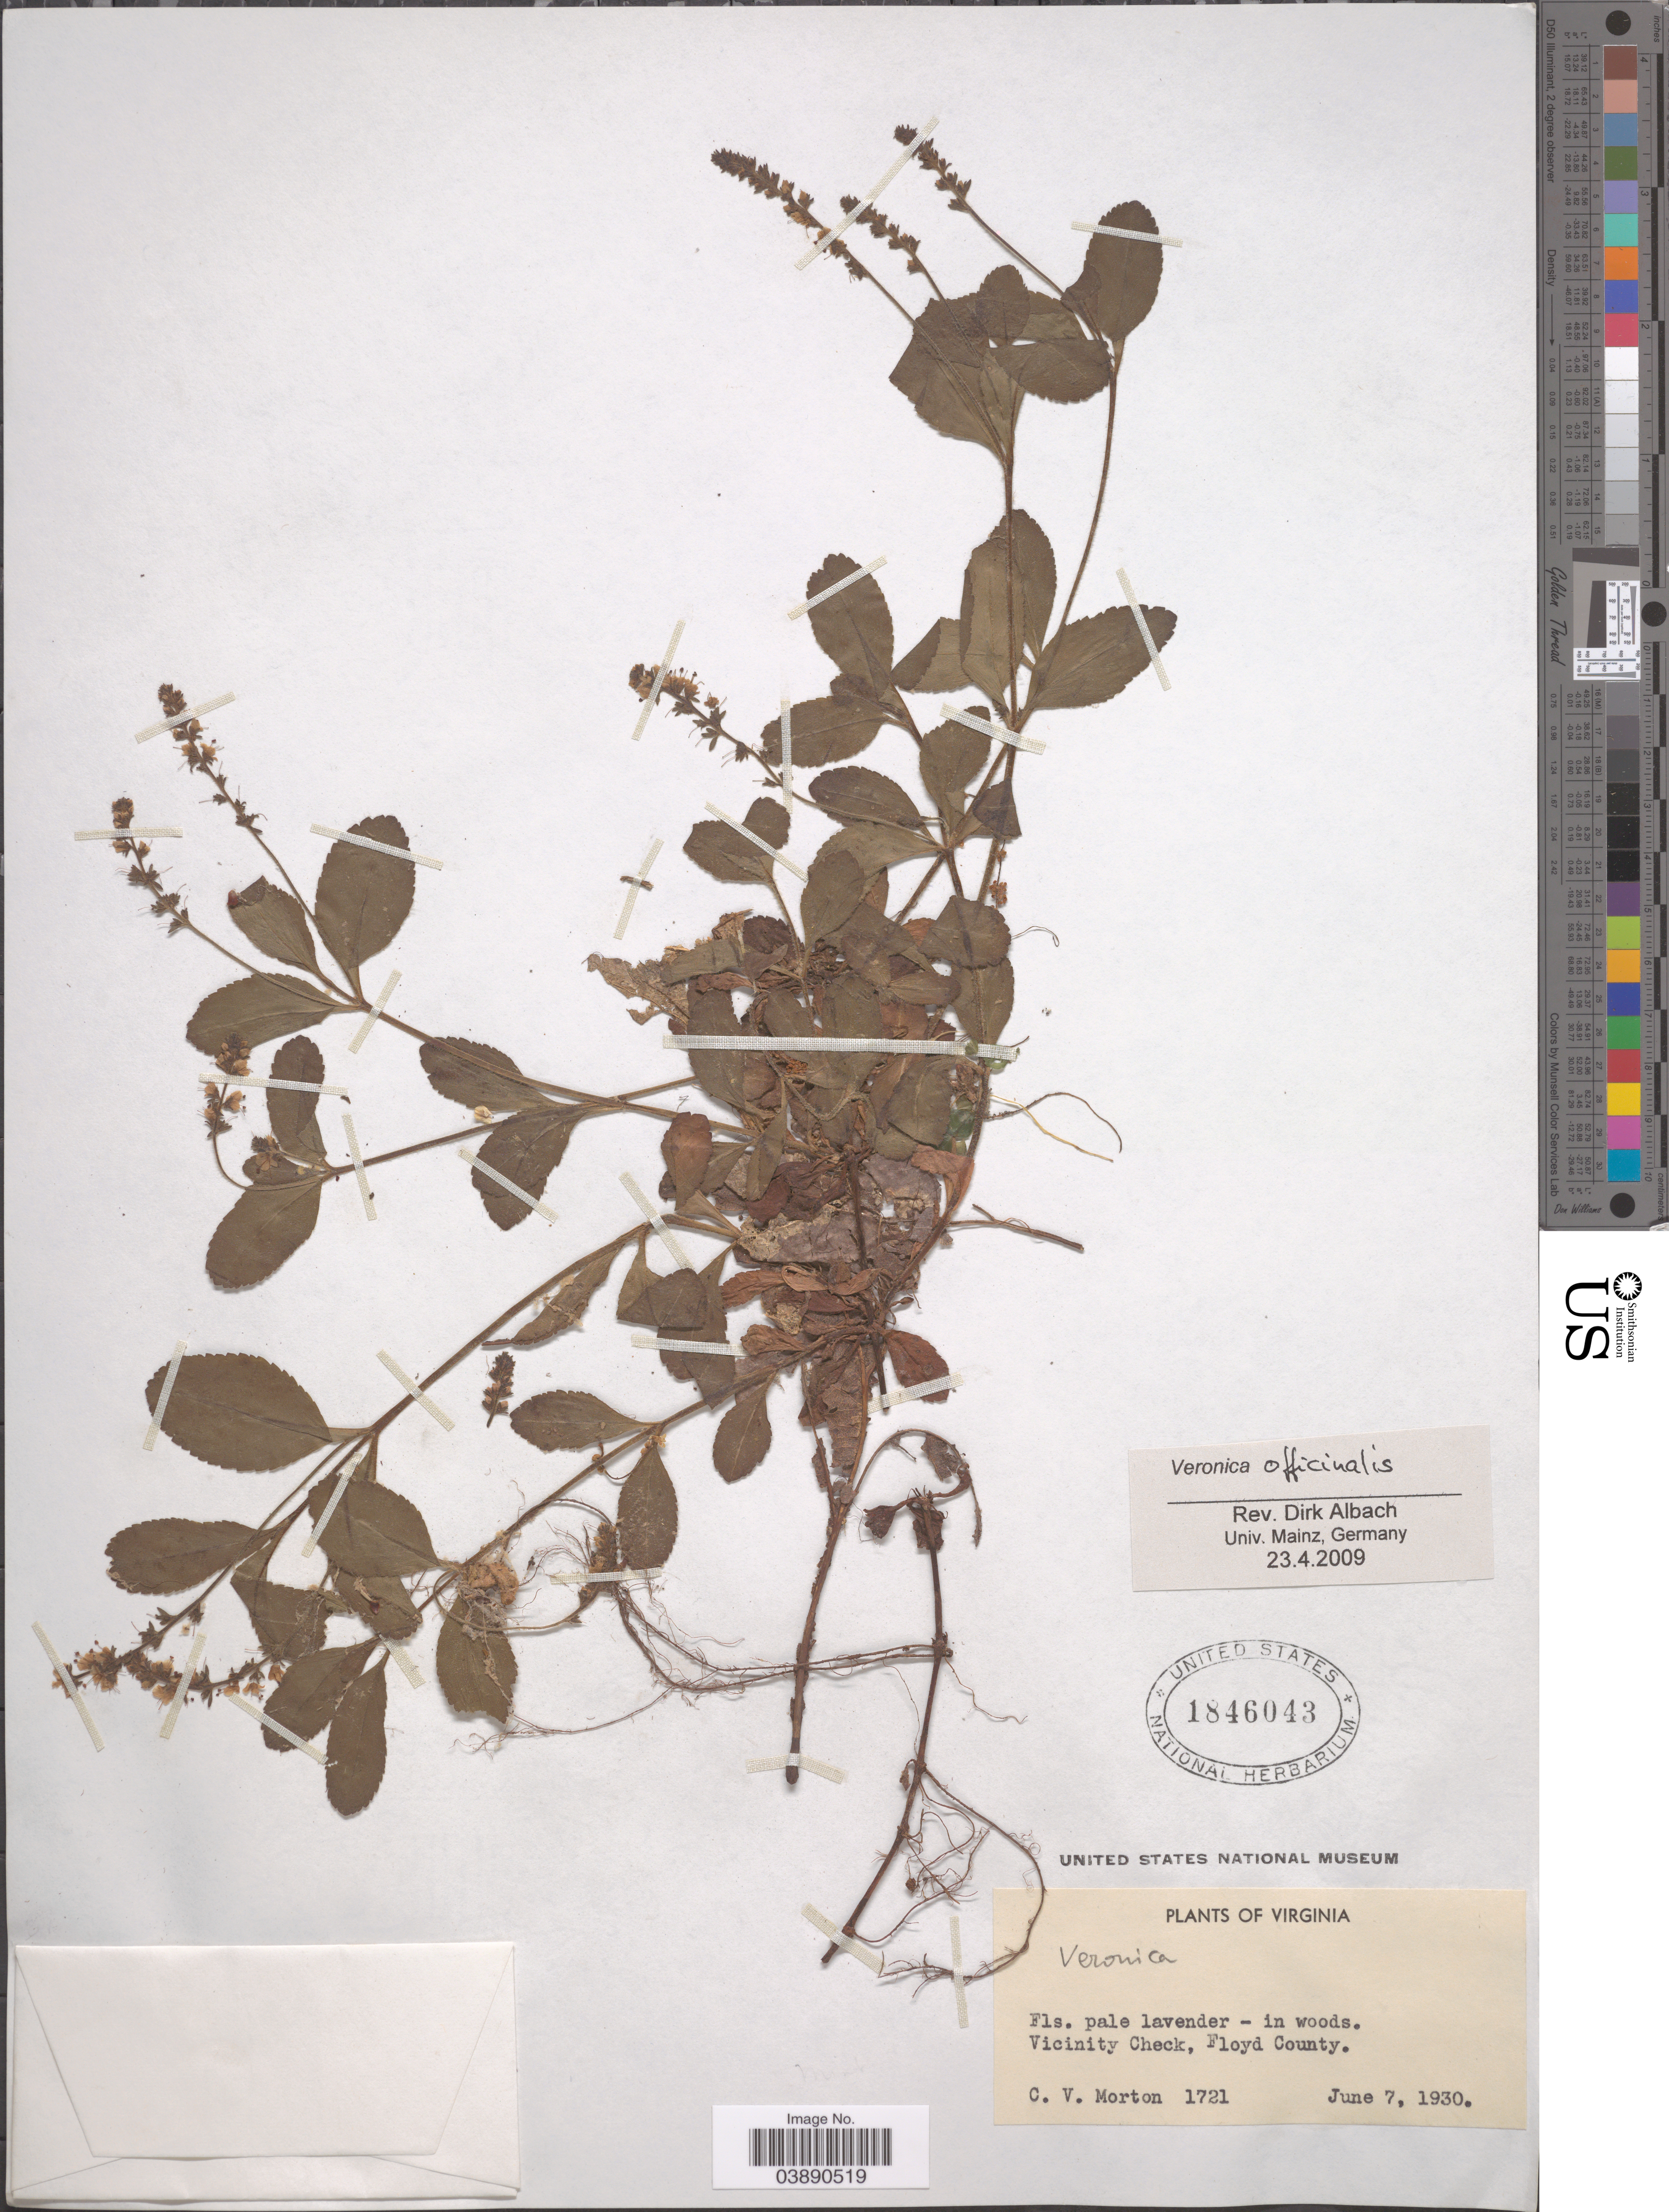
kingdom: Plantae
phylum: Tracheophyta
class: Magnoliopsida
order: Lamiales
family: Plantaginaceae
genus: Veronica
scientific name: Veronica officinalis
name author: L.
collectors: C. V. Morton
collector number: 1721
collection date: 1930-06-07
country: United States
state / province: Virginia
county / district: Floyd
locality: Vicinity Check, Floyd County.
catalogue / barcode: US 1846043